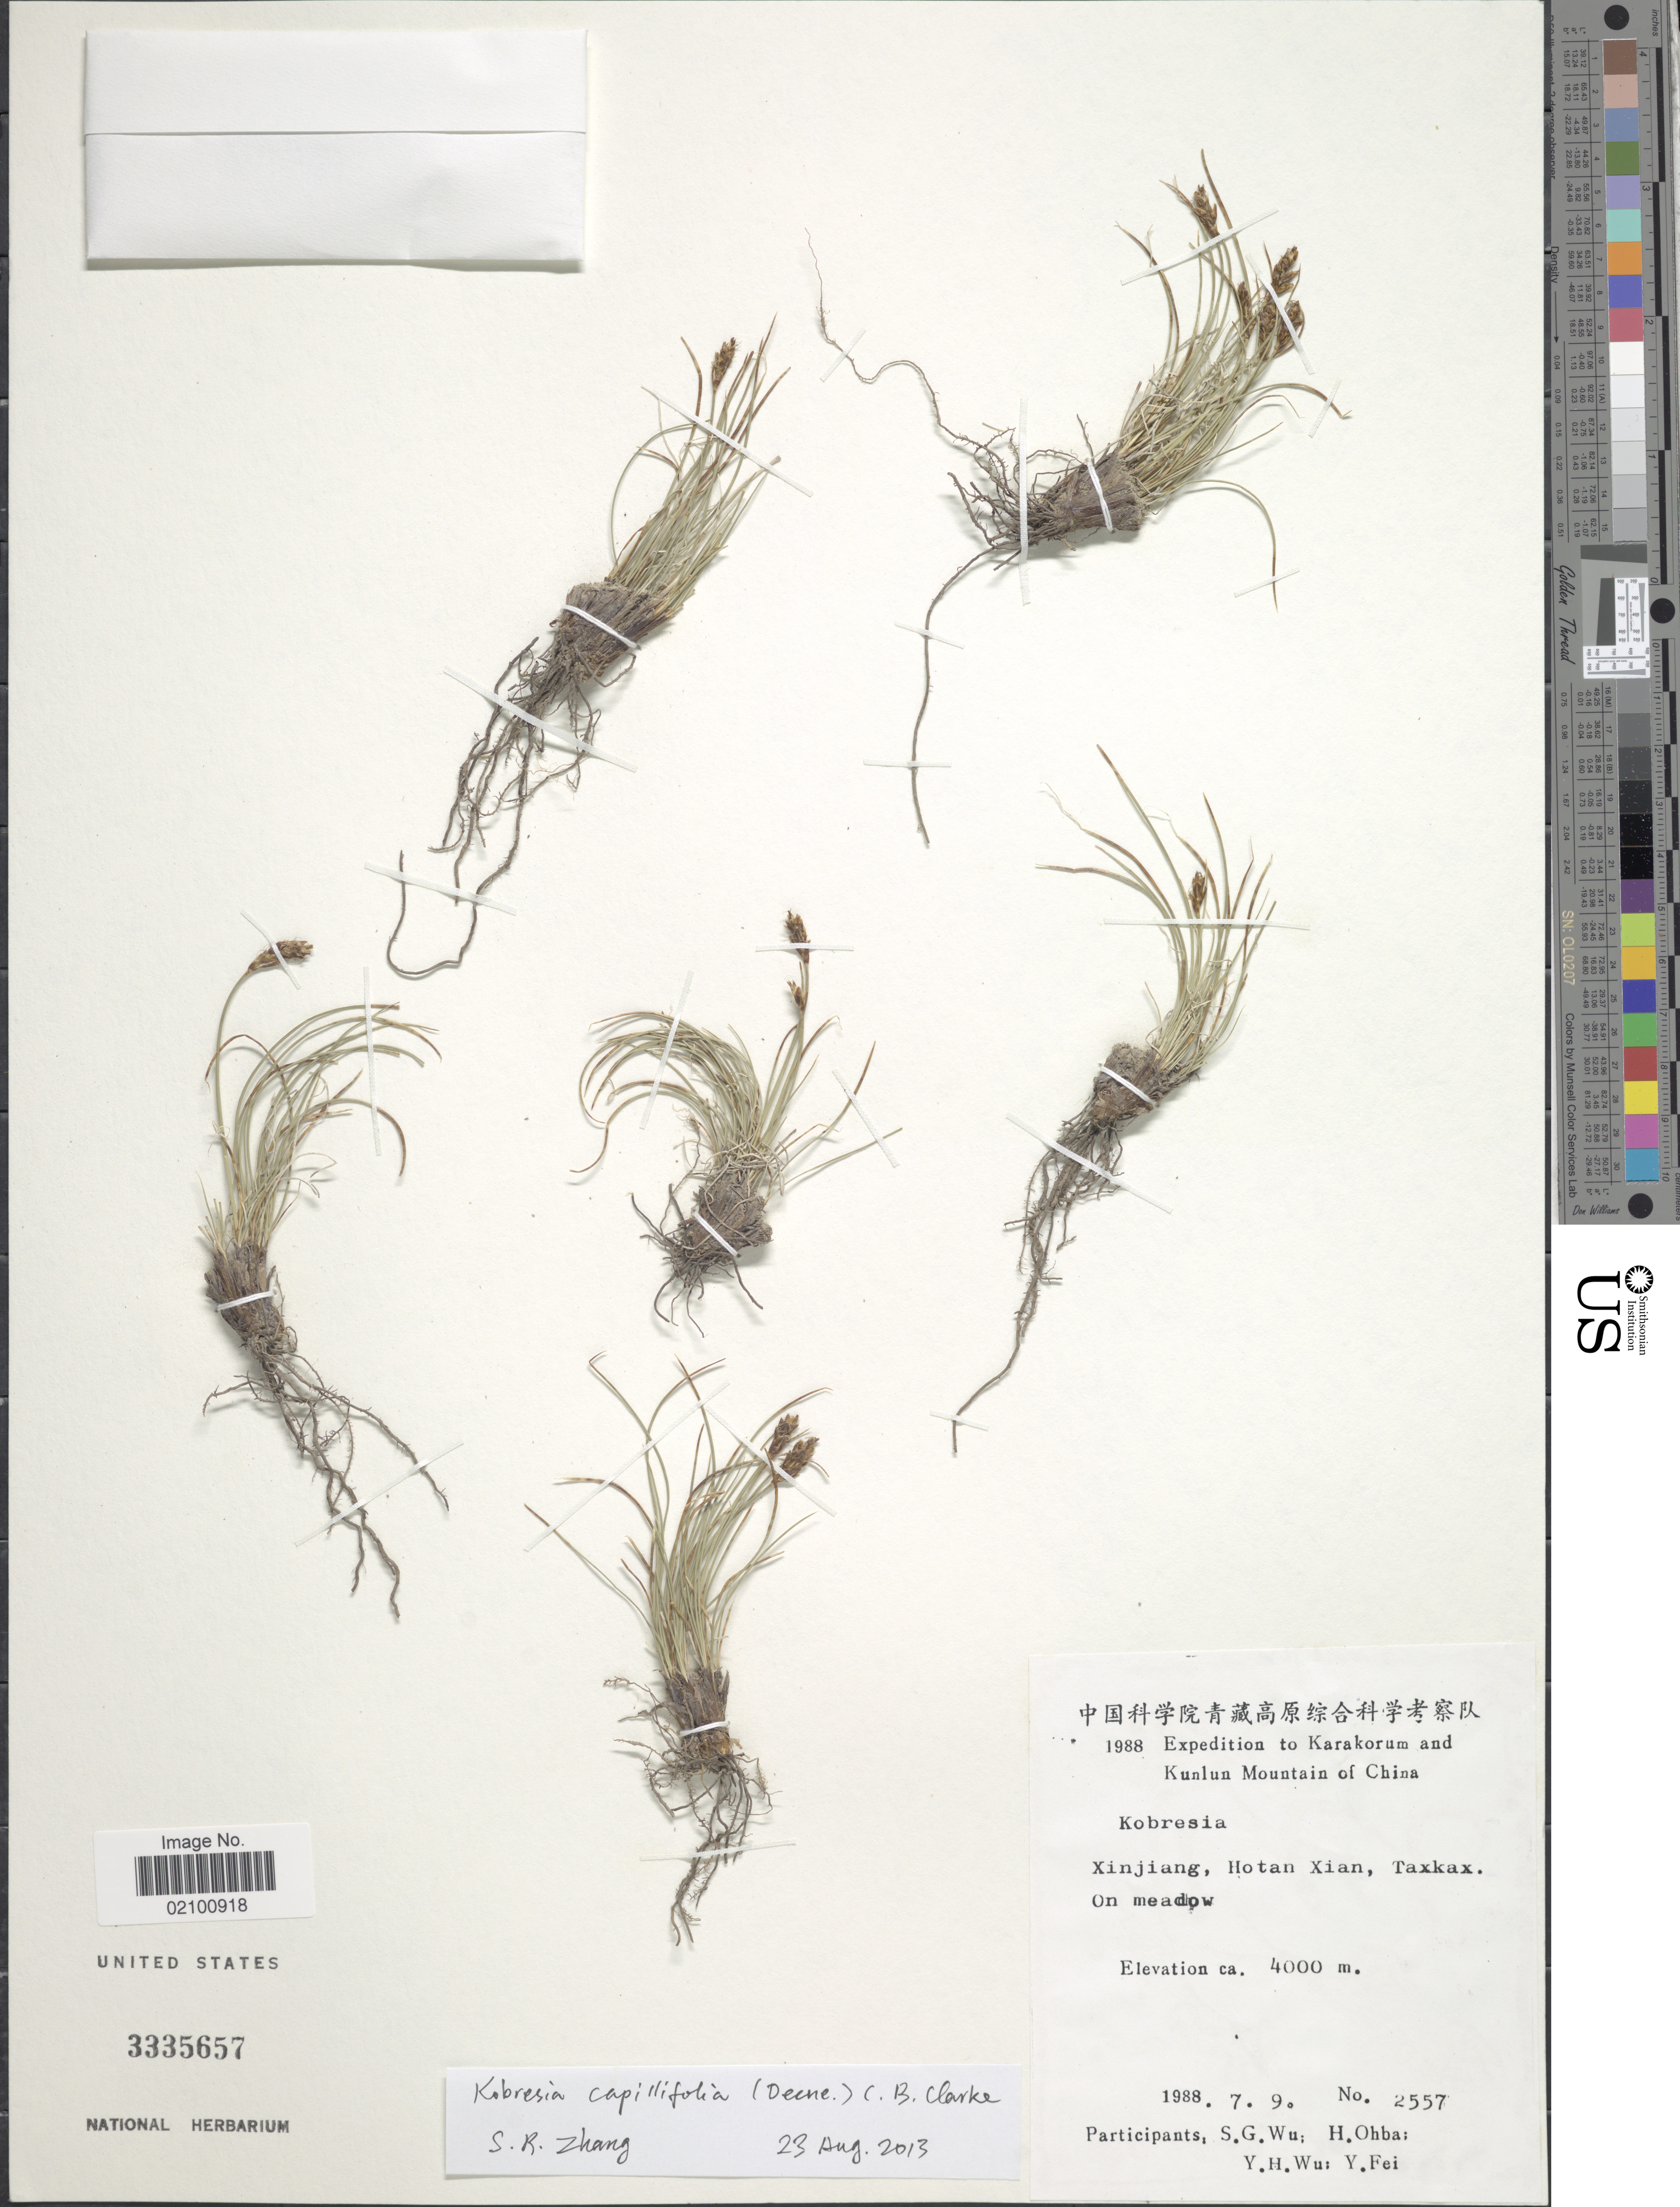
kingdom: Plantae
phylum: Tracheophyta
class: Liliopsida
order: Poales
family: Cyperaceae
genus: Carex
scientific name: Carex capillifolia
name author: (Decne.) S.R. Zhang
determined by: Strong, M. T., (US), Smithsonian Institution - National Museum of Natural History (UNITED STATES)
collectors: S. Wu, H. Ohba, Y. Wu & Y. Fei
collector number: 2557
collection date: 1988-07-09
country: China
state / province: Xinjiang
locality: Kunlun Mountain, Hotan Xian, Taxkax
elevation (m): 4000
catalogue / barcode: US 3335657